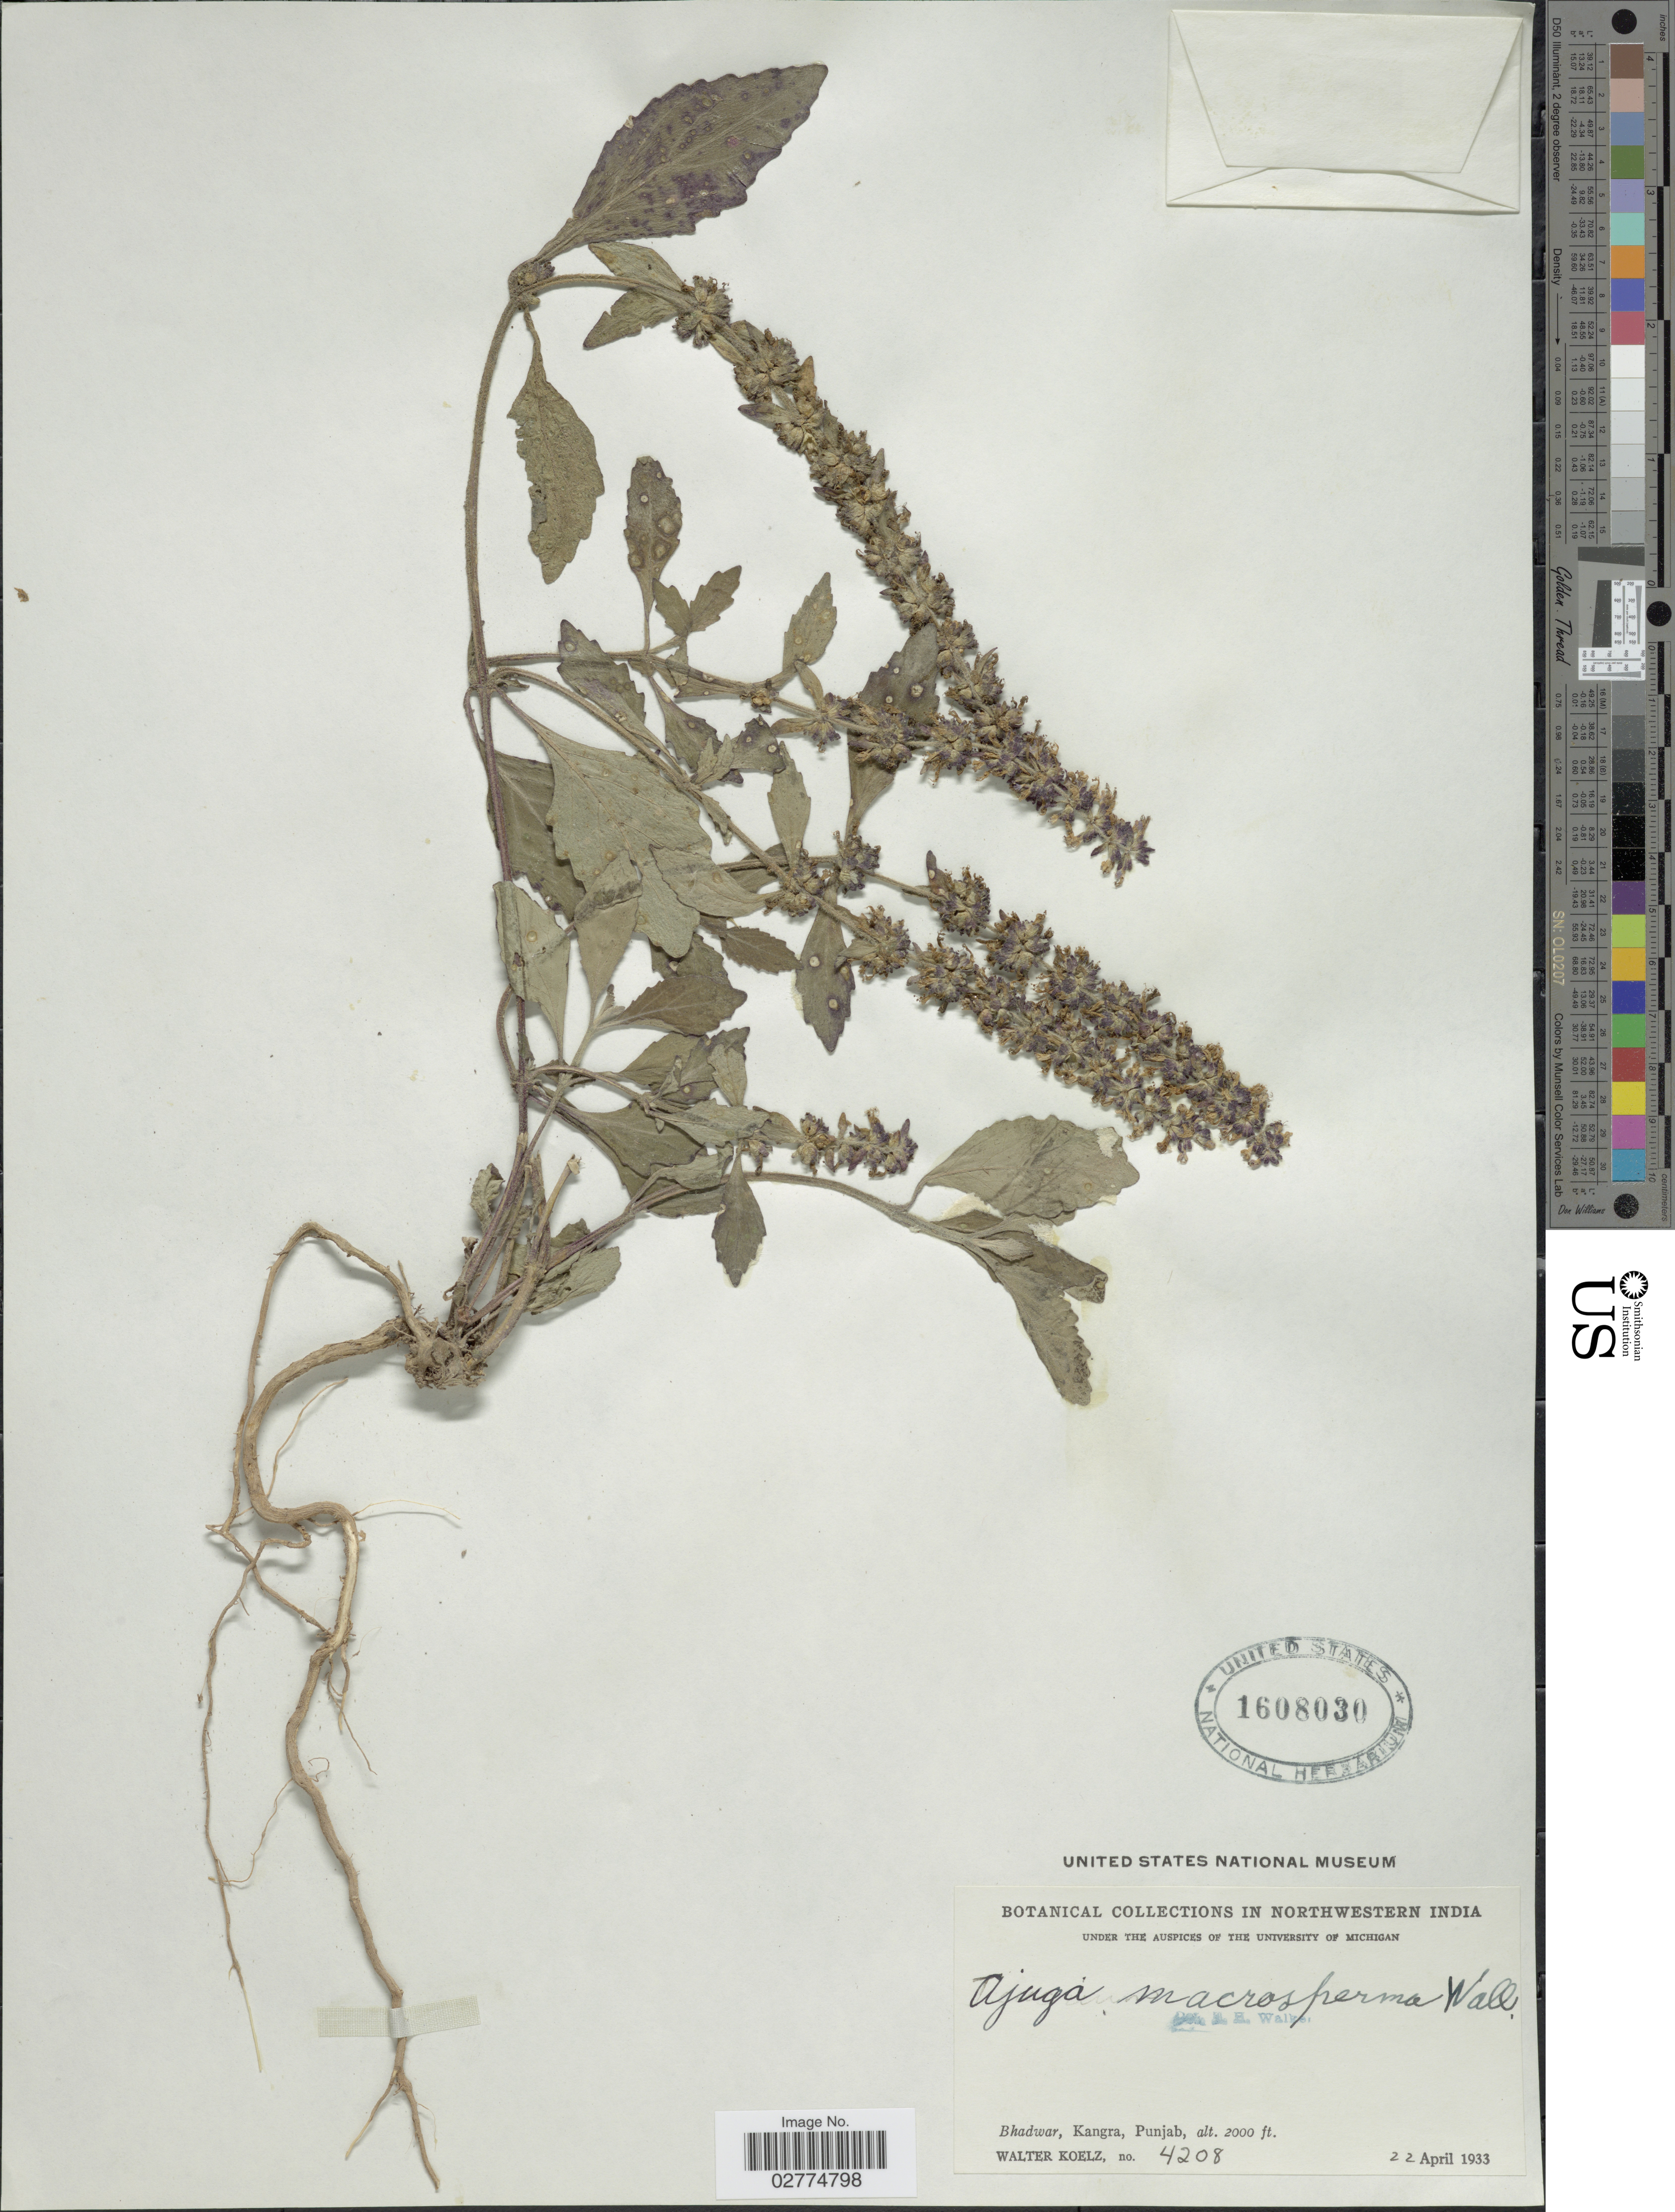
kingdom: Plantae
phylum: Tracheophyta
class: Magnoliopsida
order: Lamiales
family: Lamiaceae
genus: Ajuga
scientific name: Ajuga macrosperma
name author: Wall.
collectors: W. N. Koelz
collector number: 4208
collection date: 1933-04-22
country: India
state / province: Himachal Pradesh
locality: Northwestern India, Bhadwar, Kangra, Punjab.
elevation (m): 610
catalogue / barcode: US 1608030